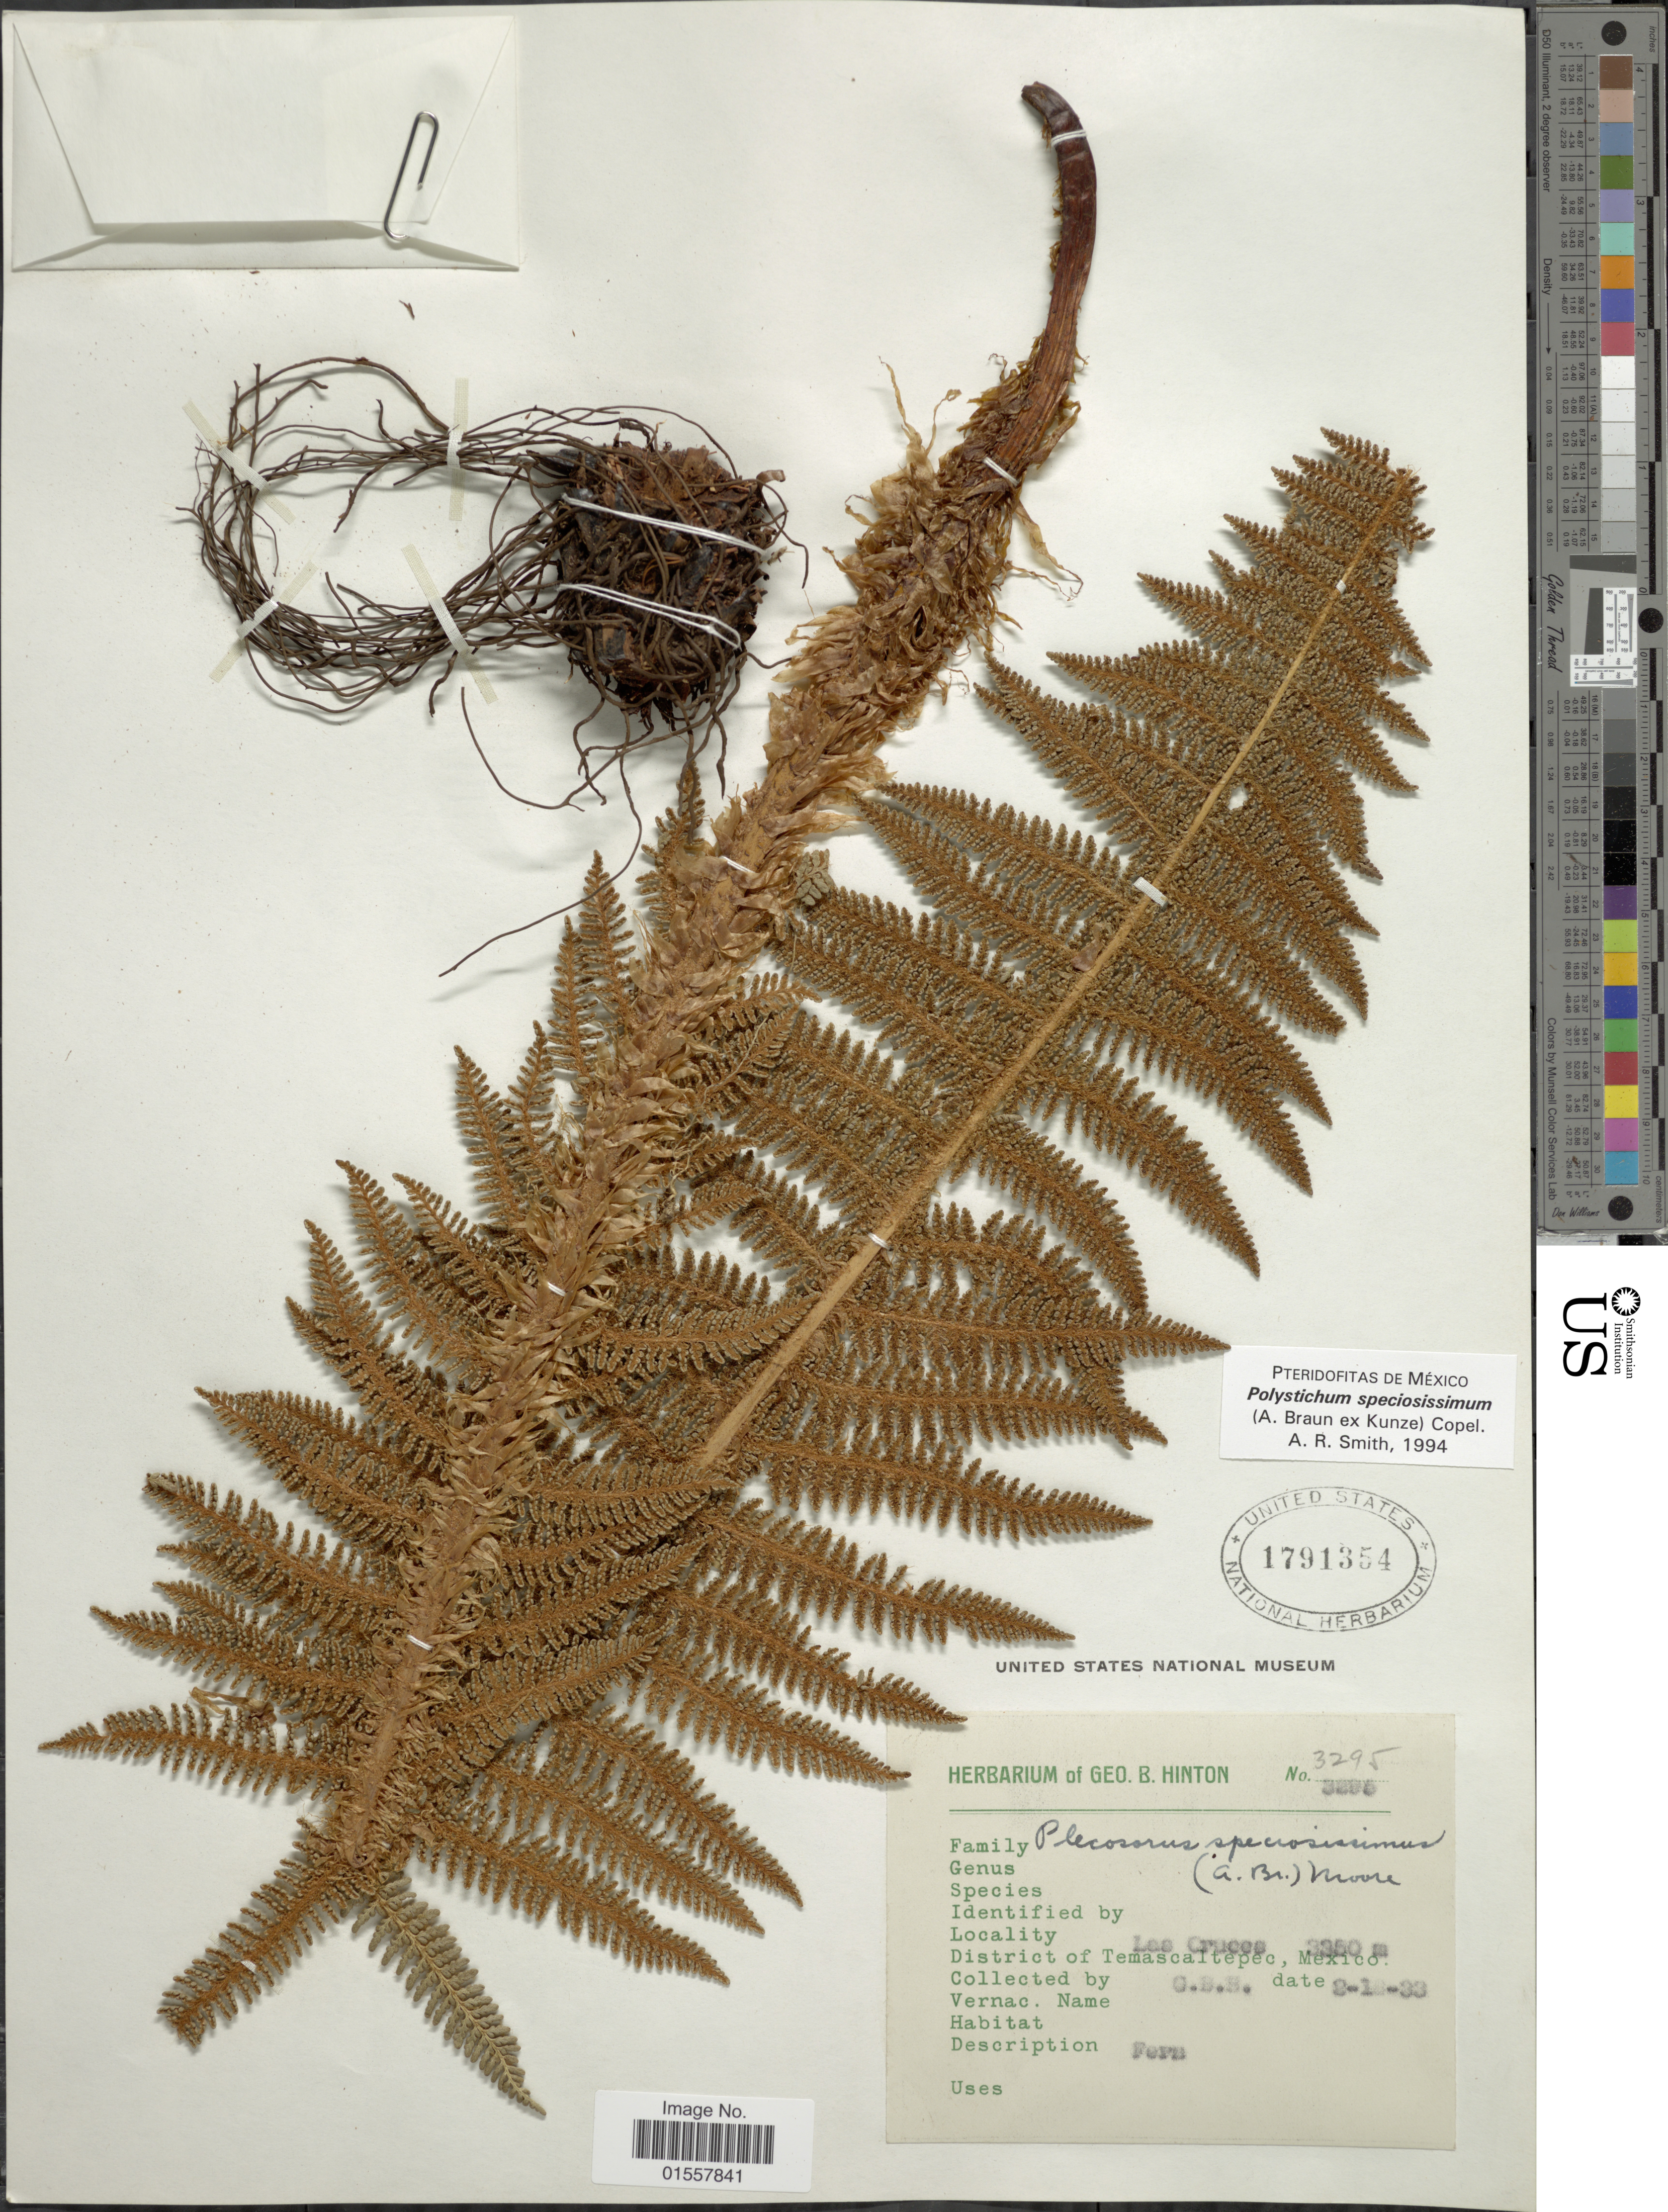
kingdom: Plantae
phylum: Tracheophyta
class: Polypodiopsida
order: Polypodiales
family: Dryopteridaceae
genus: Polystichum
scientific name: Polystichum speciosissimum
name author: (A. Braun ex Kunze) Copel.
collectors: G. B. Hinton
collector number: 3295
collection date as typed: Transcribed d/m/y: 18/2/33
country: Mexico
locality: Las Cruces, District of Temascaltepec, Mexico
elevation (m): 3350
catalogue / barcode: US 1791354